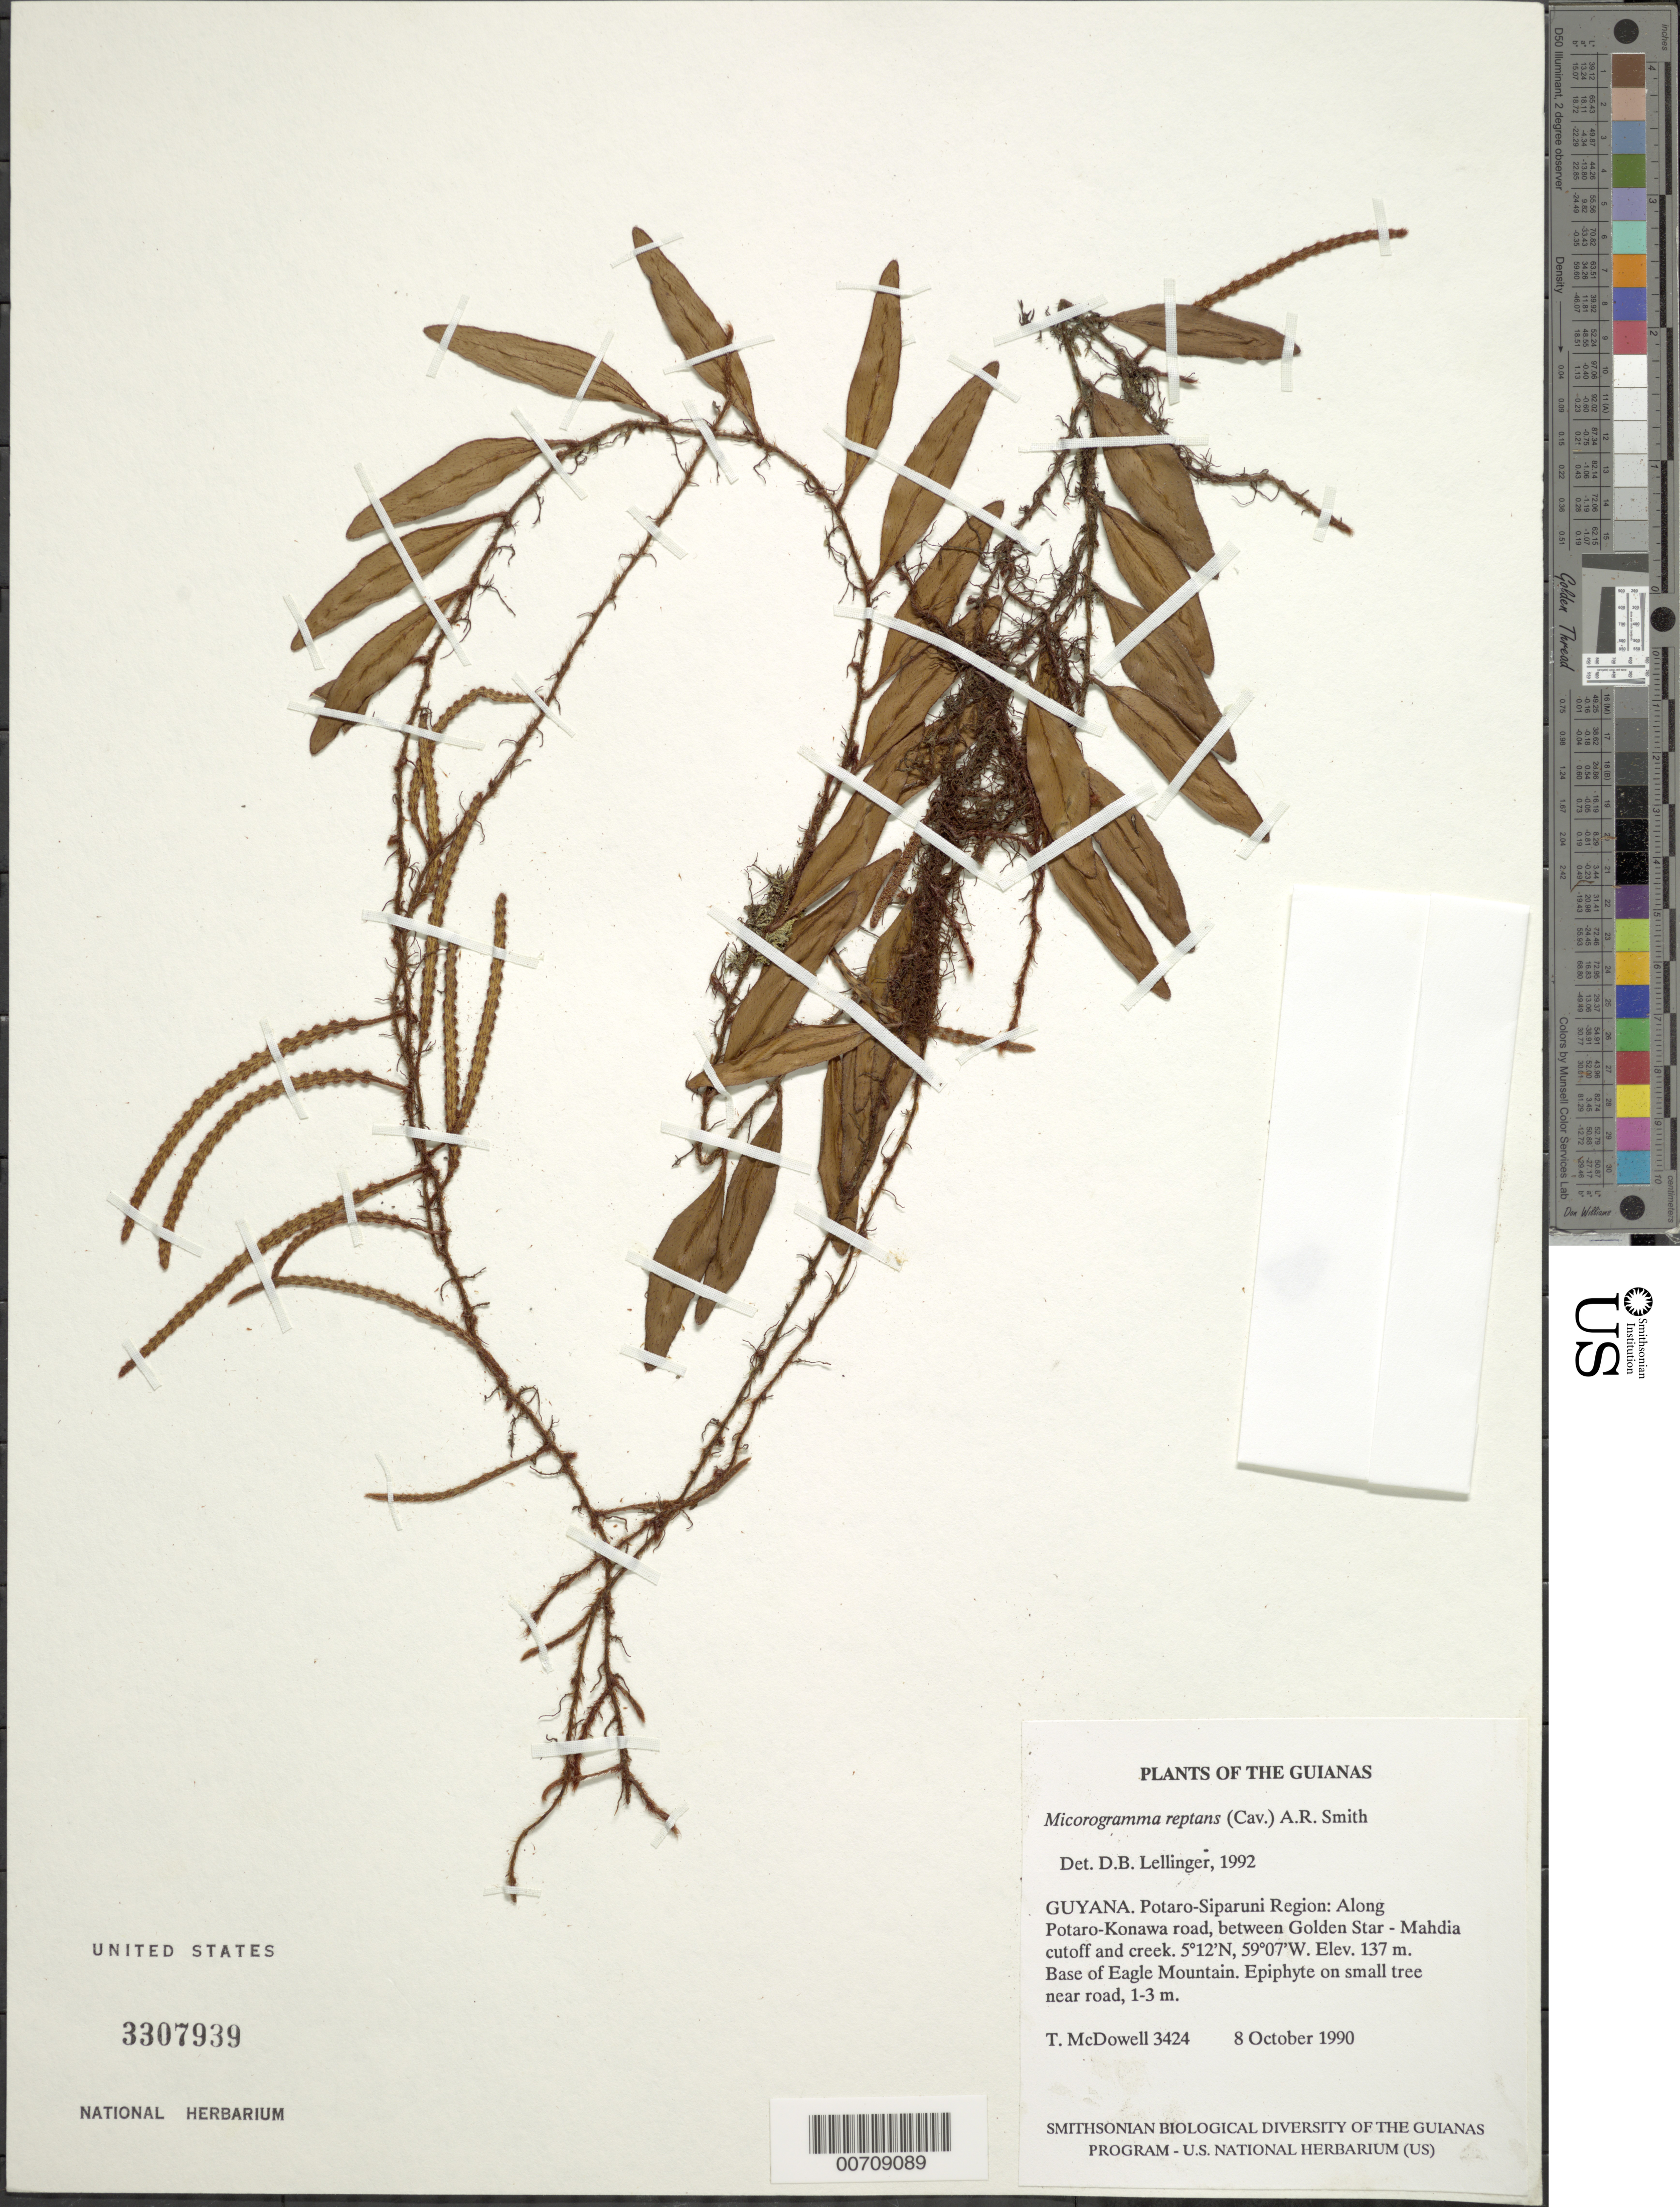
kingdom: Plantae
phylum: Tracheophyta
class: Polypodiopsida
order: Polypodiales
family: Polypodiaceae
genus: Microgramma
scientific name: Microgramma reptans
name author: (Cav.) A.R. Sm.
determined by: Lellinger, David B., (BOT), Smithsonian Institution - National Museum of Natural History (UNITED STATES)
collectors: T. McDowell & D. Gopaul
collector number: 3424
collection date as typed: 8 October 1990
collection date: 1990-10-08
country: Guyana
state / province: Potaro-Siparuni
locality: Along Potaro-Konawa road, between Golden Star - Mahdia cutoff and creek. Base of Eagle Mountain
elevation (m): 137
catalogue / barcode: US 3307939